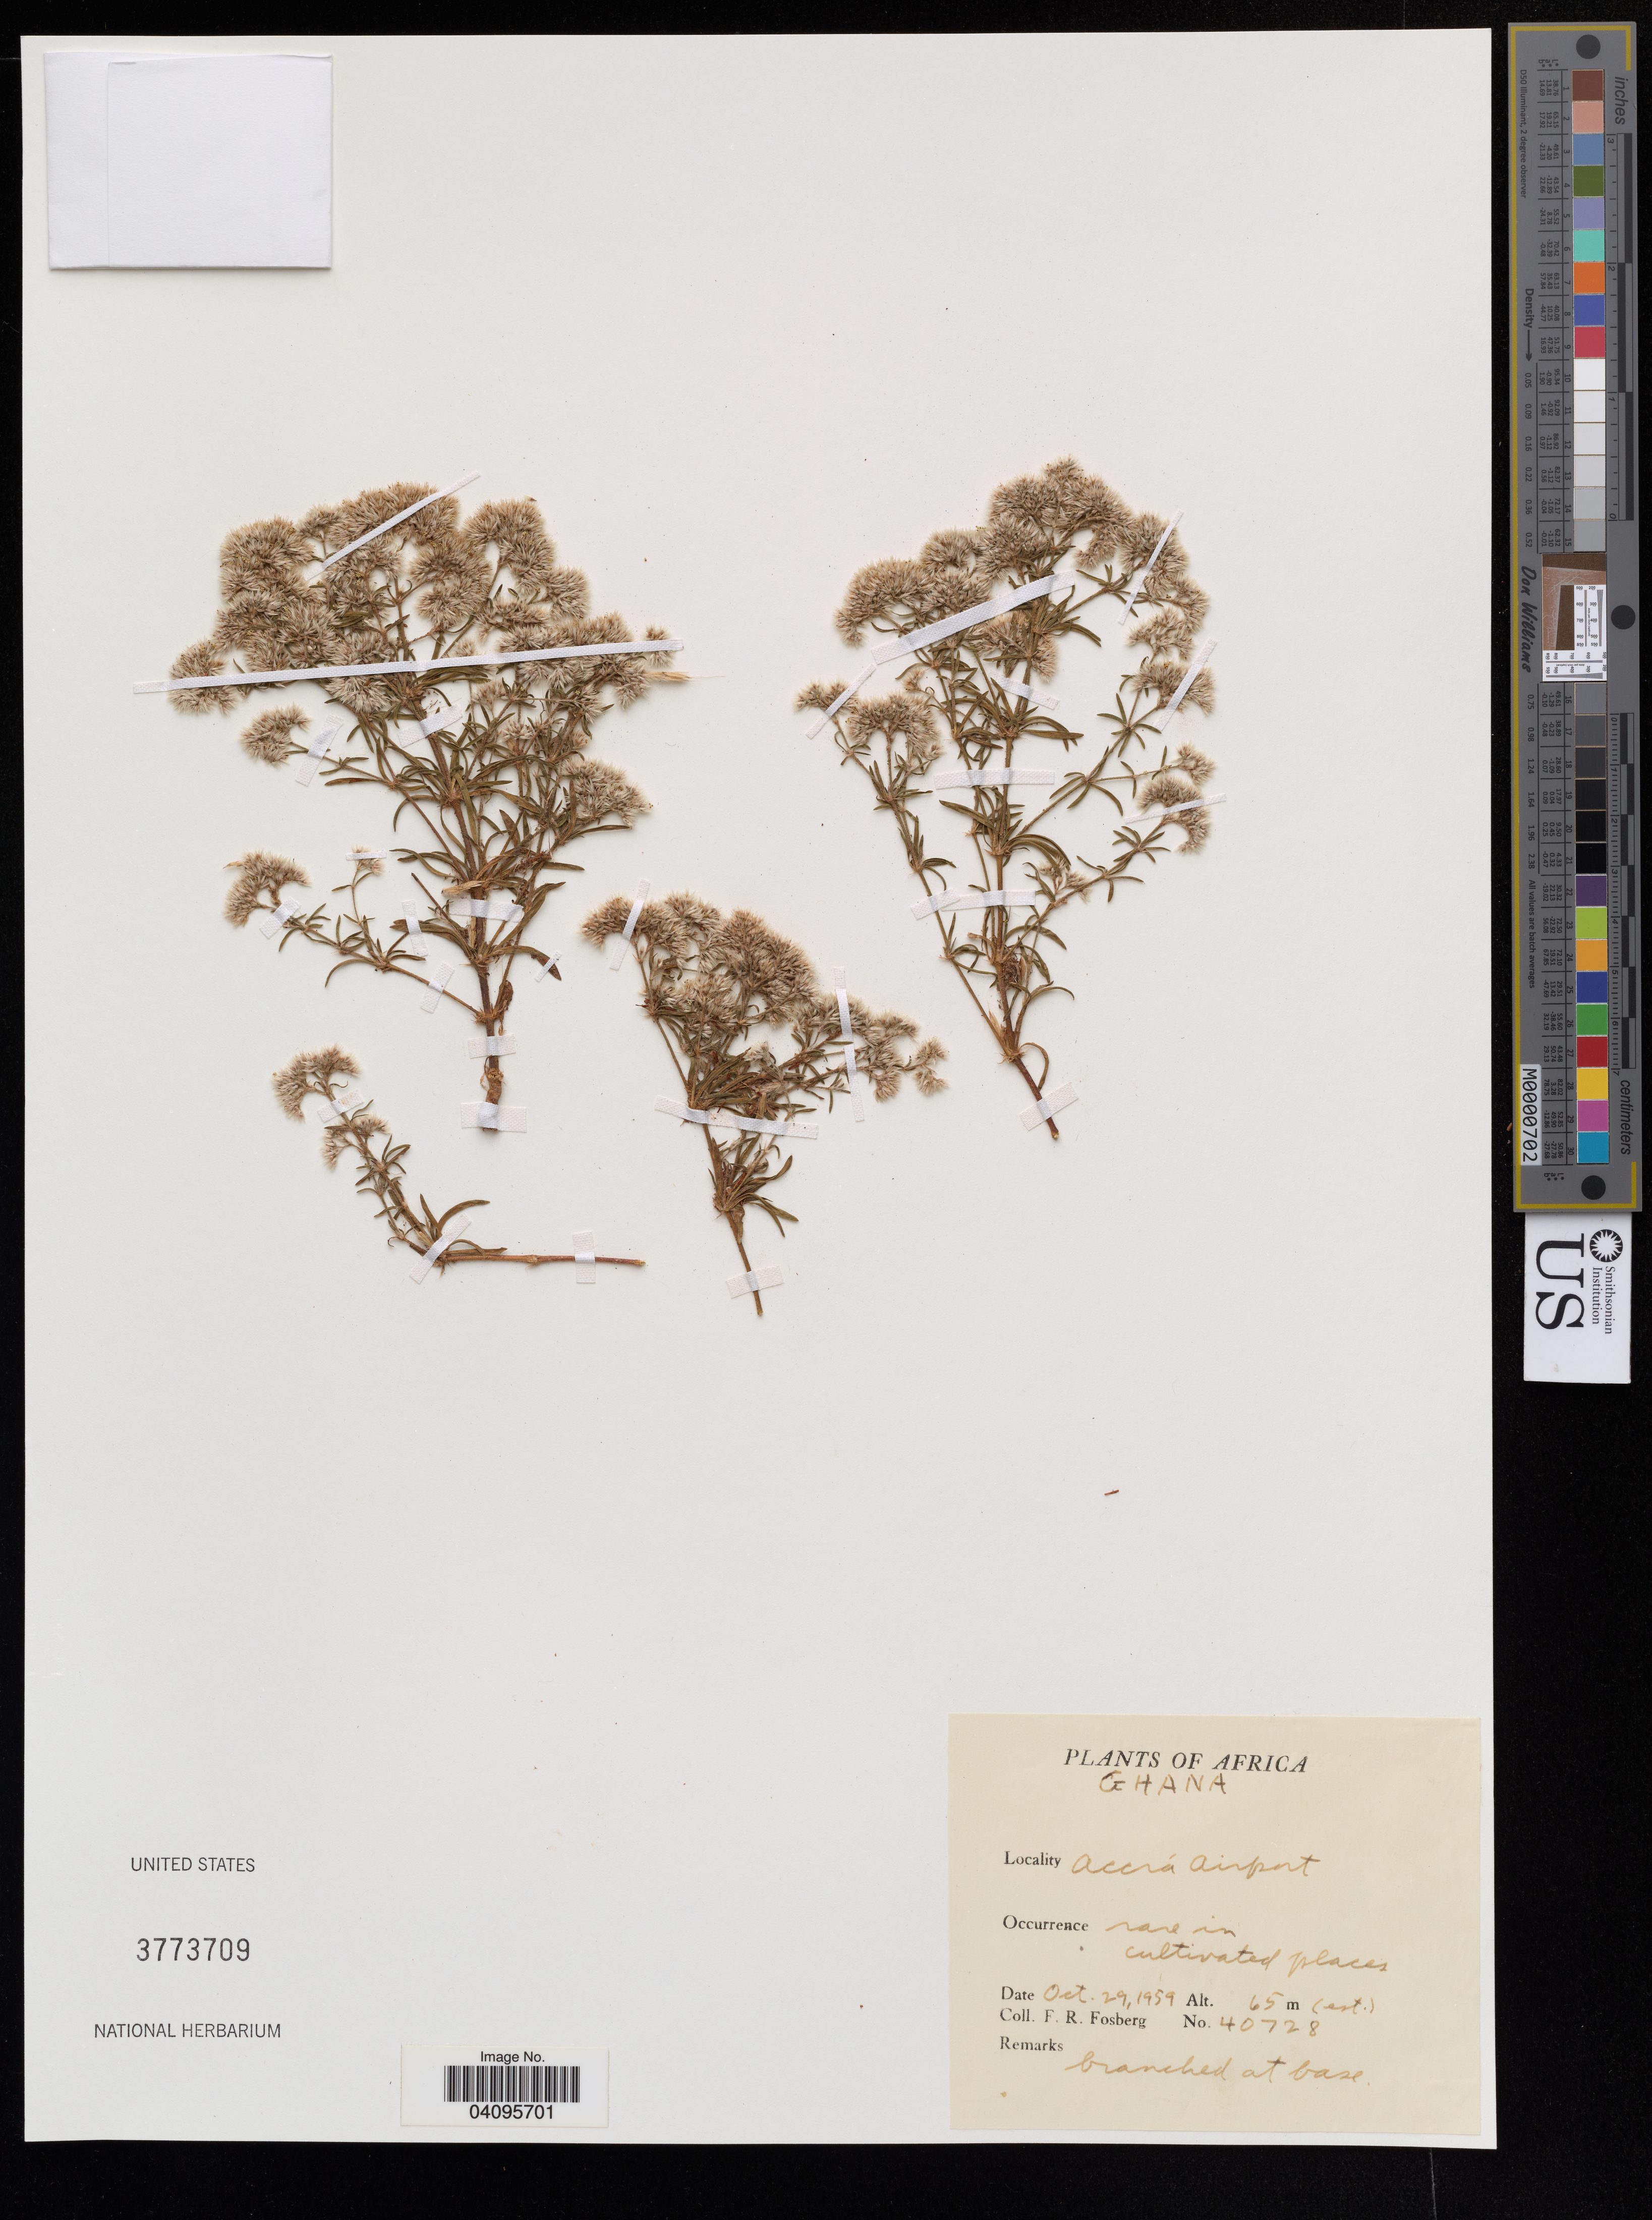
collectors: F. R. Fosberg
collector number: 40728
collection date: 1959-10-29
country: Ghana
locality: Accrá airport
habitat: Cultivated places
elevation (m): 65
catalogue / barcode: US 3773709